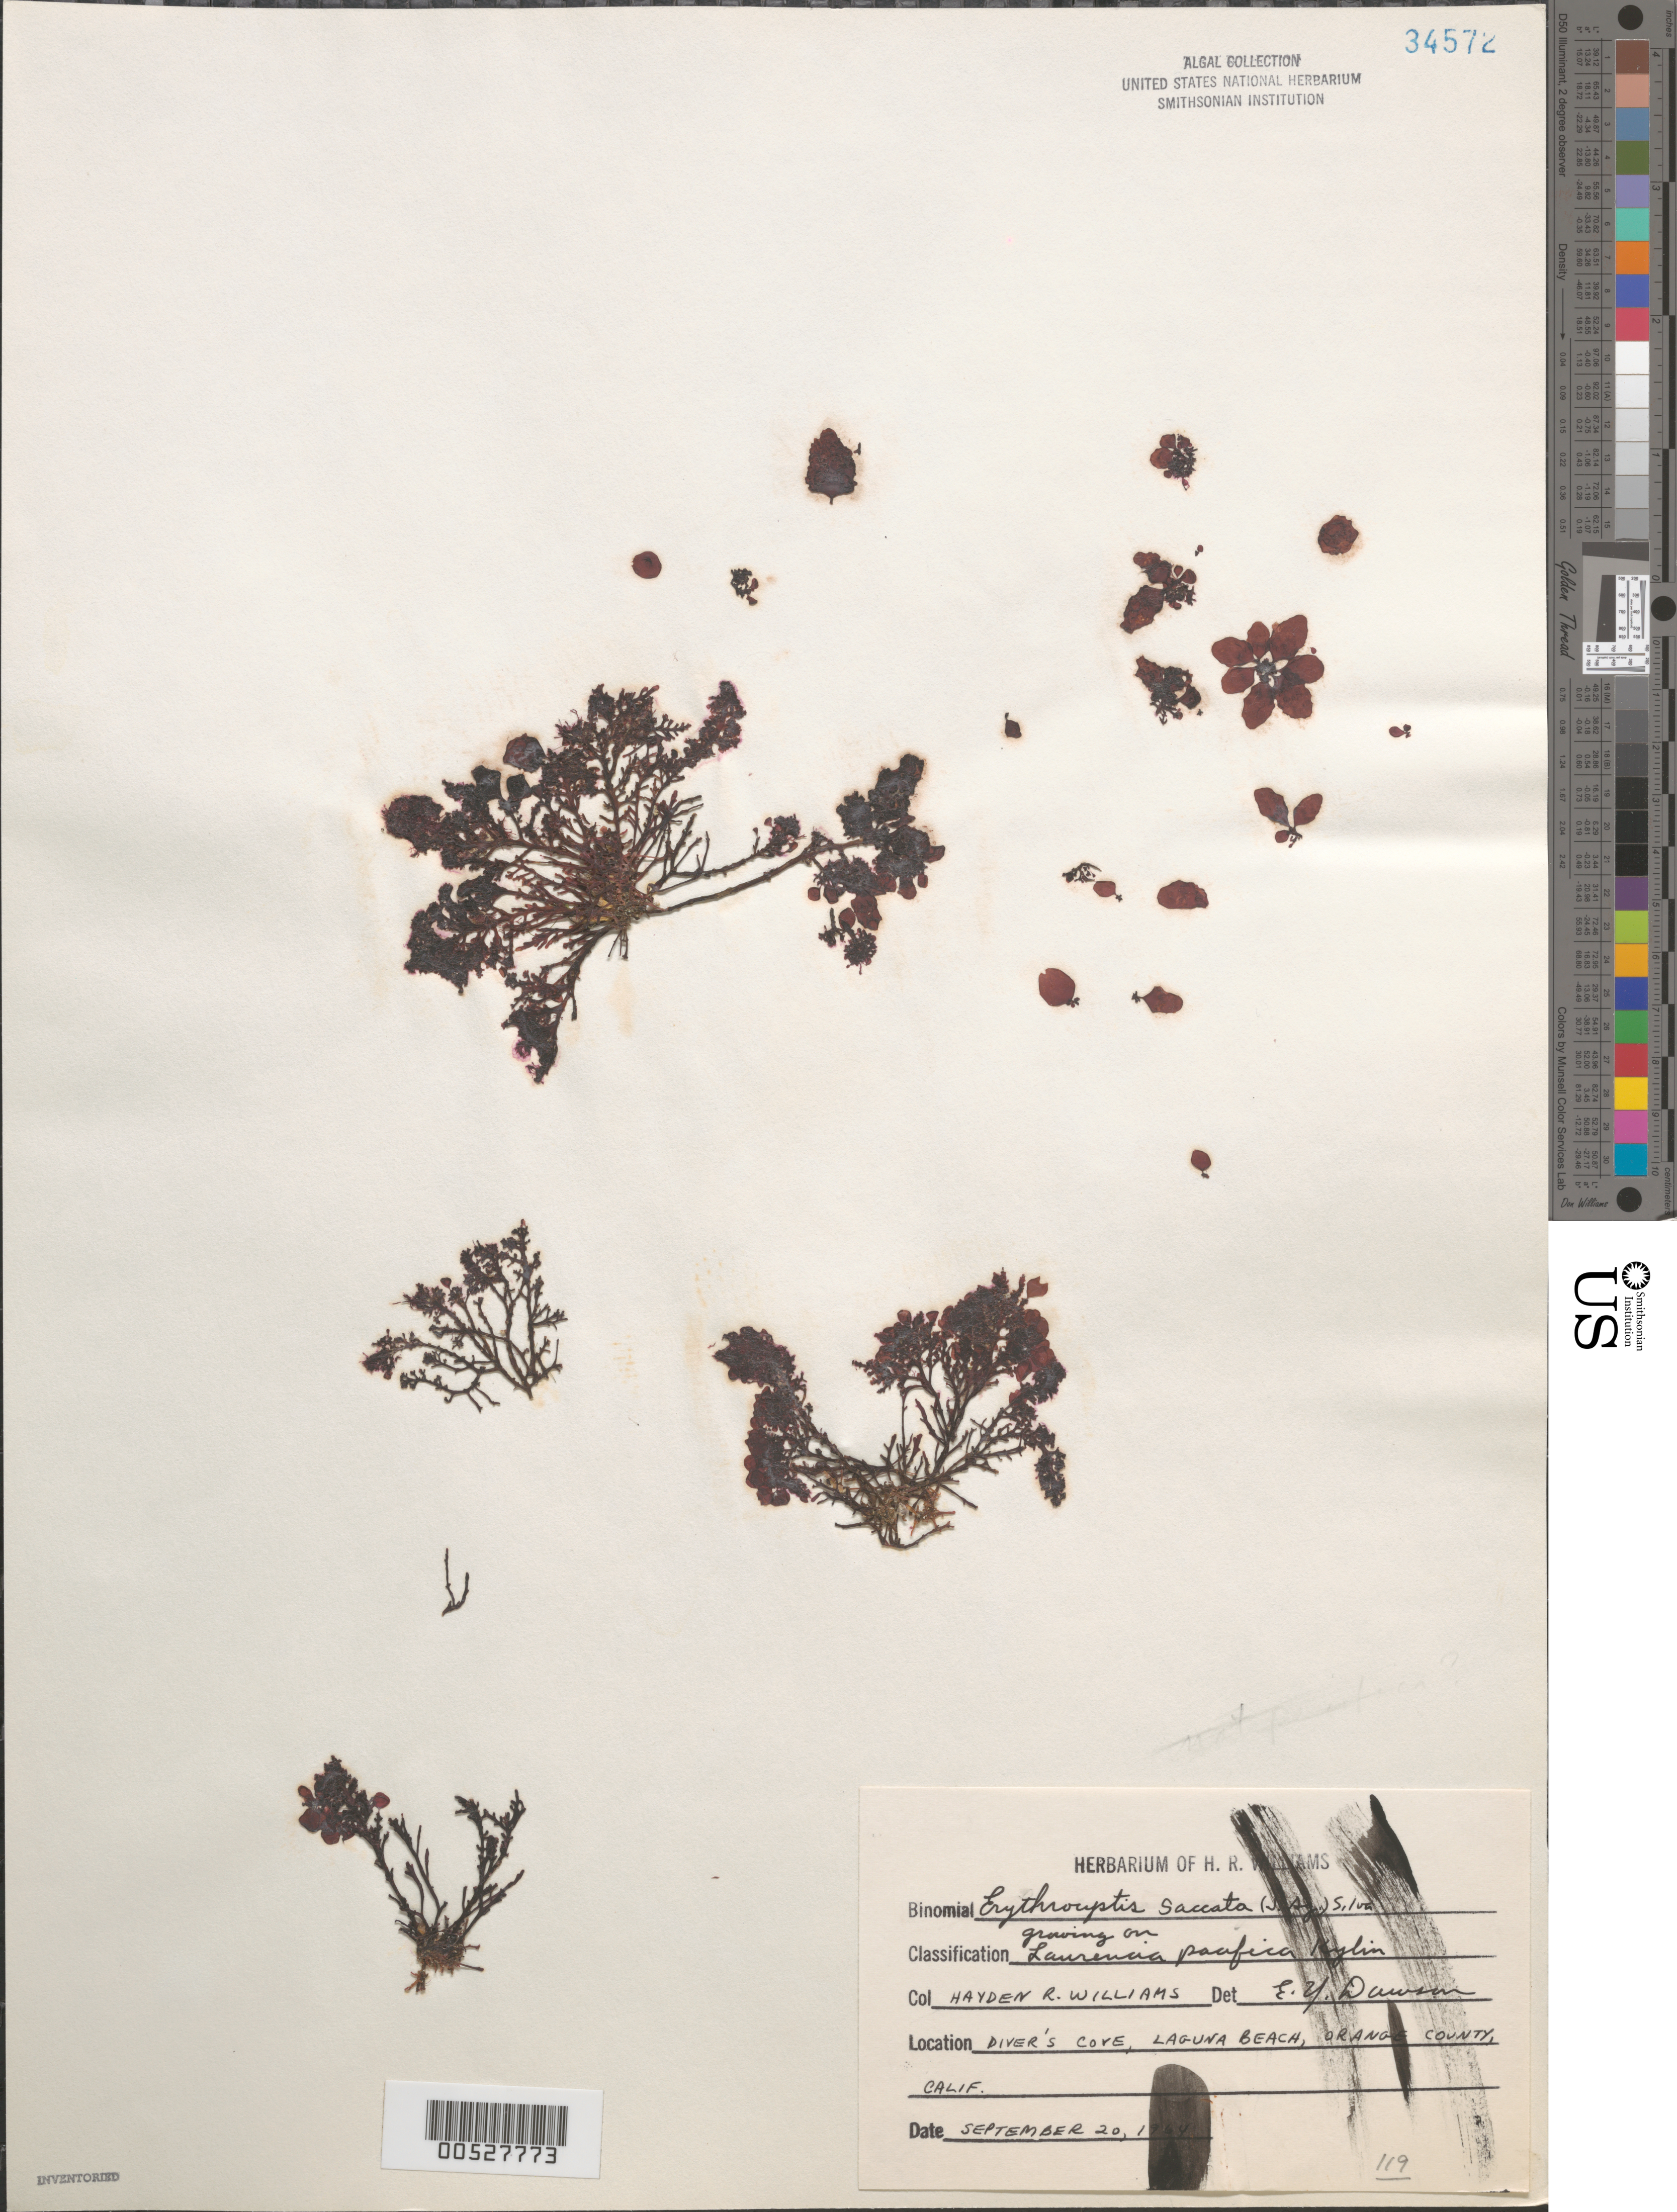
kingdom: Plantae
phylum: Rhodophyta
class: Florideophyceae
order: Ceramiales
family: Rhodomelaceae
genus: Erythrocystis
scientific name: Erythrocystis saccata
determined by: Dawson, E. Y.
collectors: H. R. Williams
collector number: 119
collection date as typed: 20 Sep 1964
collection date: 1964-09-20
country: United States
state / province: California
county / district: Orange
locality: Divers Cove, Laguna Beach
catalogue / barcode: US 34572